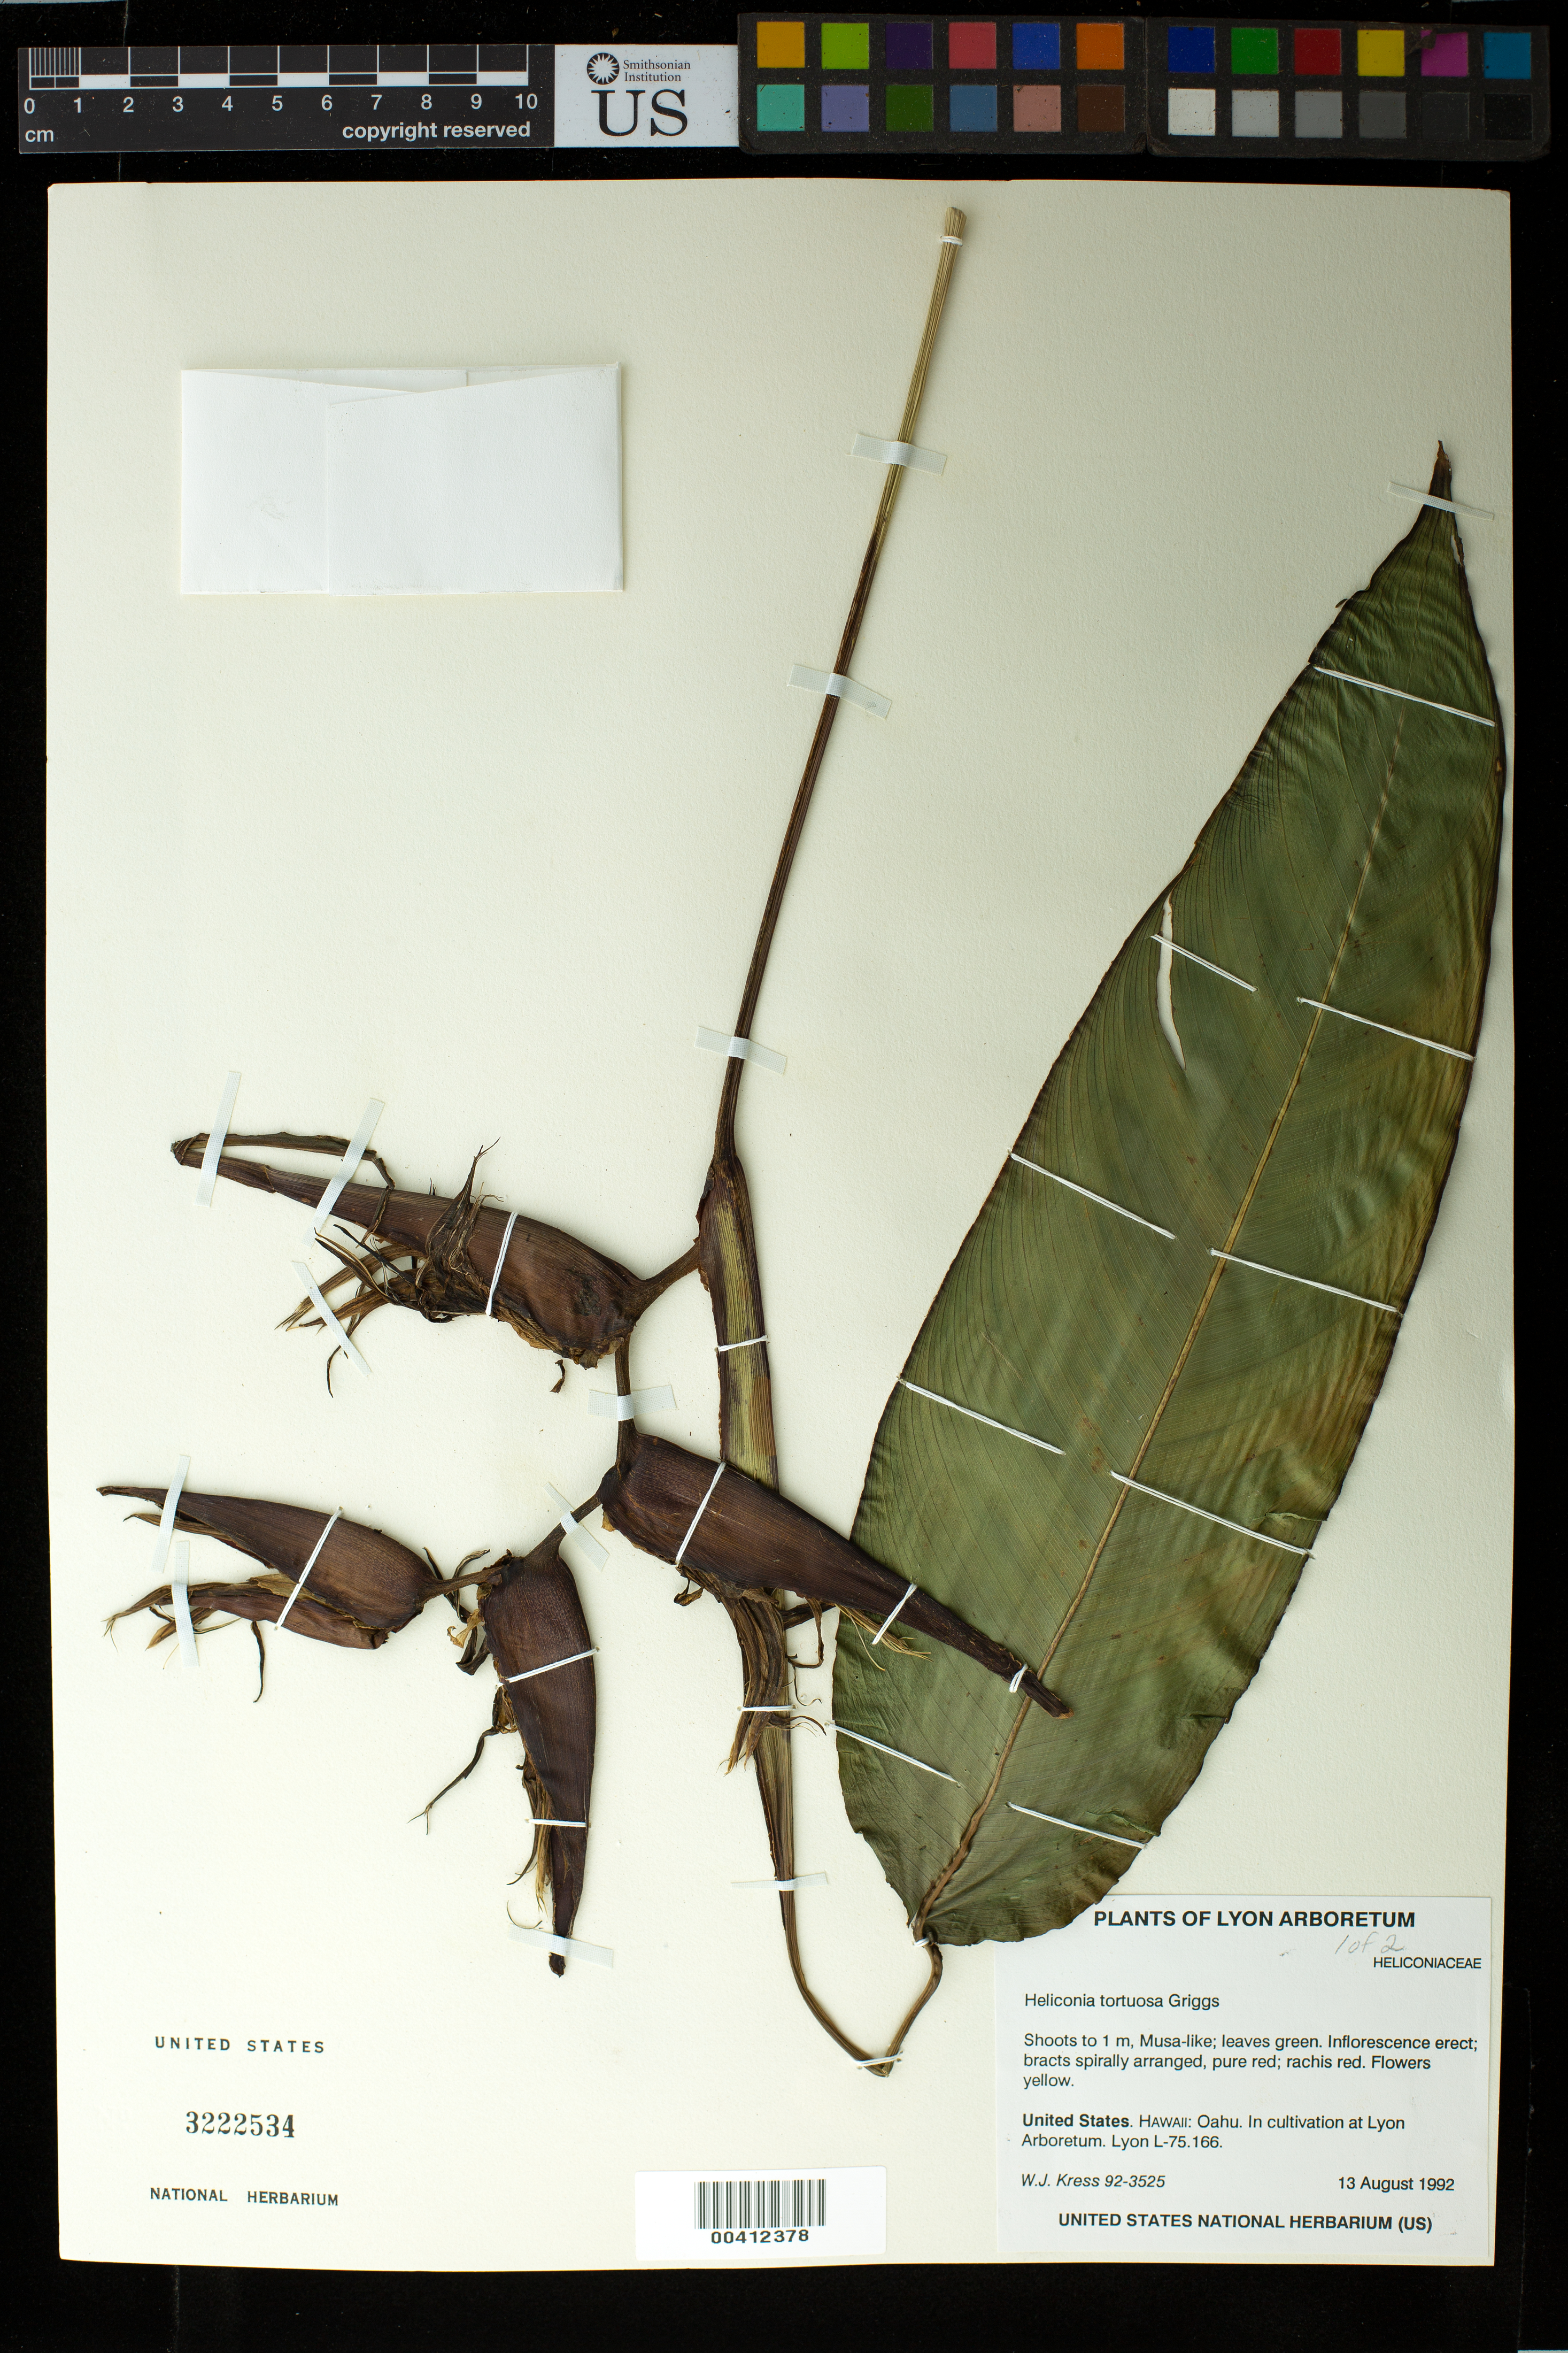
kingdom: Plantae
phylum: Tracheophyta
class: Liliopsida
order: Zingiberales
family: Heliconiaceae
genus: Heliconia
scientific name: Heliconia tortuosa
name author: R.F. Griggs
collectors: W. J. Kress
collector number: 92-3525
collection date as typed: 13 Aug 1992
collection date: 1992-08-13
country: United States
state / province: Hawaii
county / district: Honolulu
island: Oahu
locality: Lyon arboretum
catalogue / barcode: US 3222534